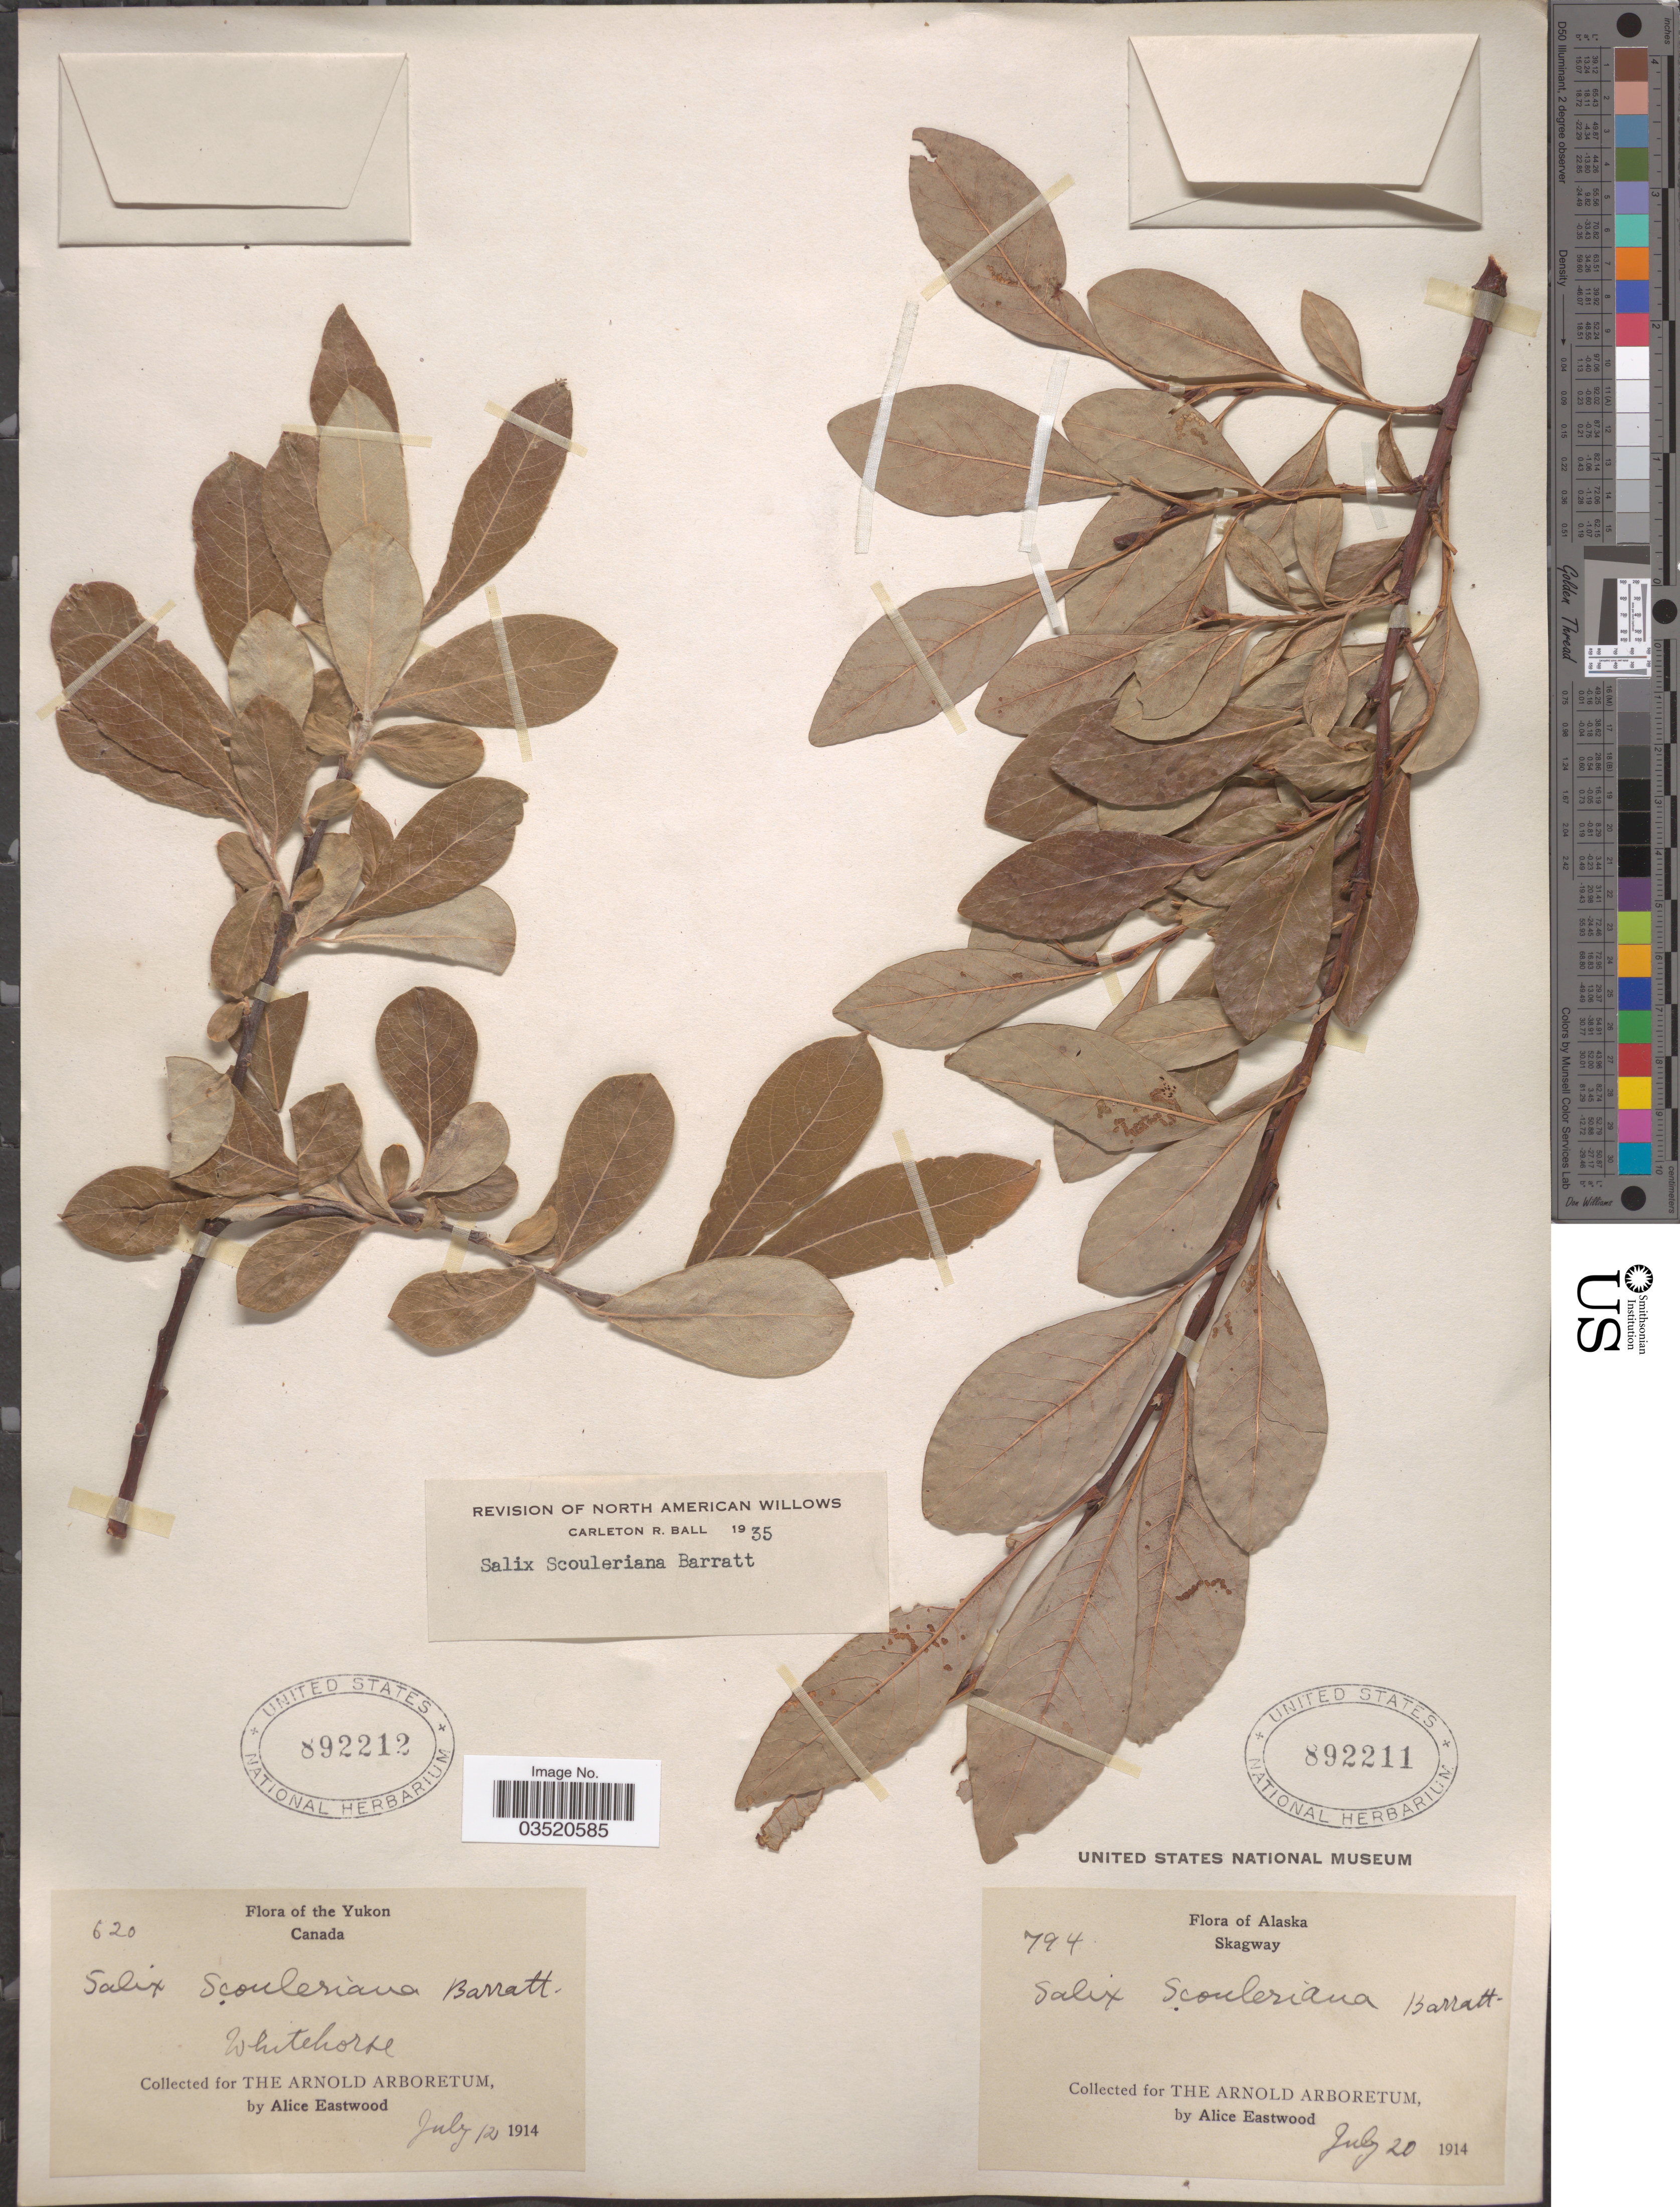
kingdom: Plantae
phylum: Tracheophyta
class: Magnoliopsida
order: Malpighiales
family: Salicaceae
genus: Salix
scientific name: Salix scouleriana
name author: Barratt ex Hook.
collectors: A. Eastwood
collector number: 794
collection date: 1914-07-20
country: United States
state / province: Alaska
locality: Skagway.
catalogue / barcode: US 892211-2